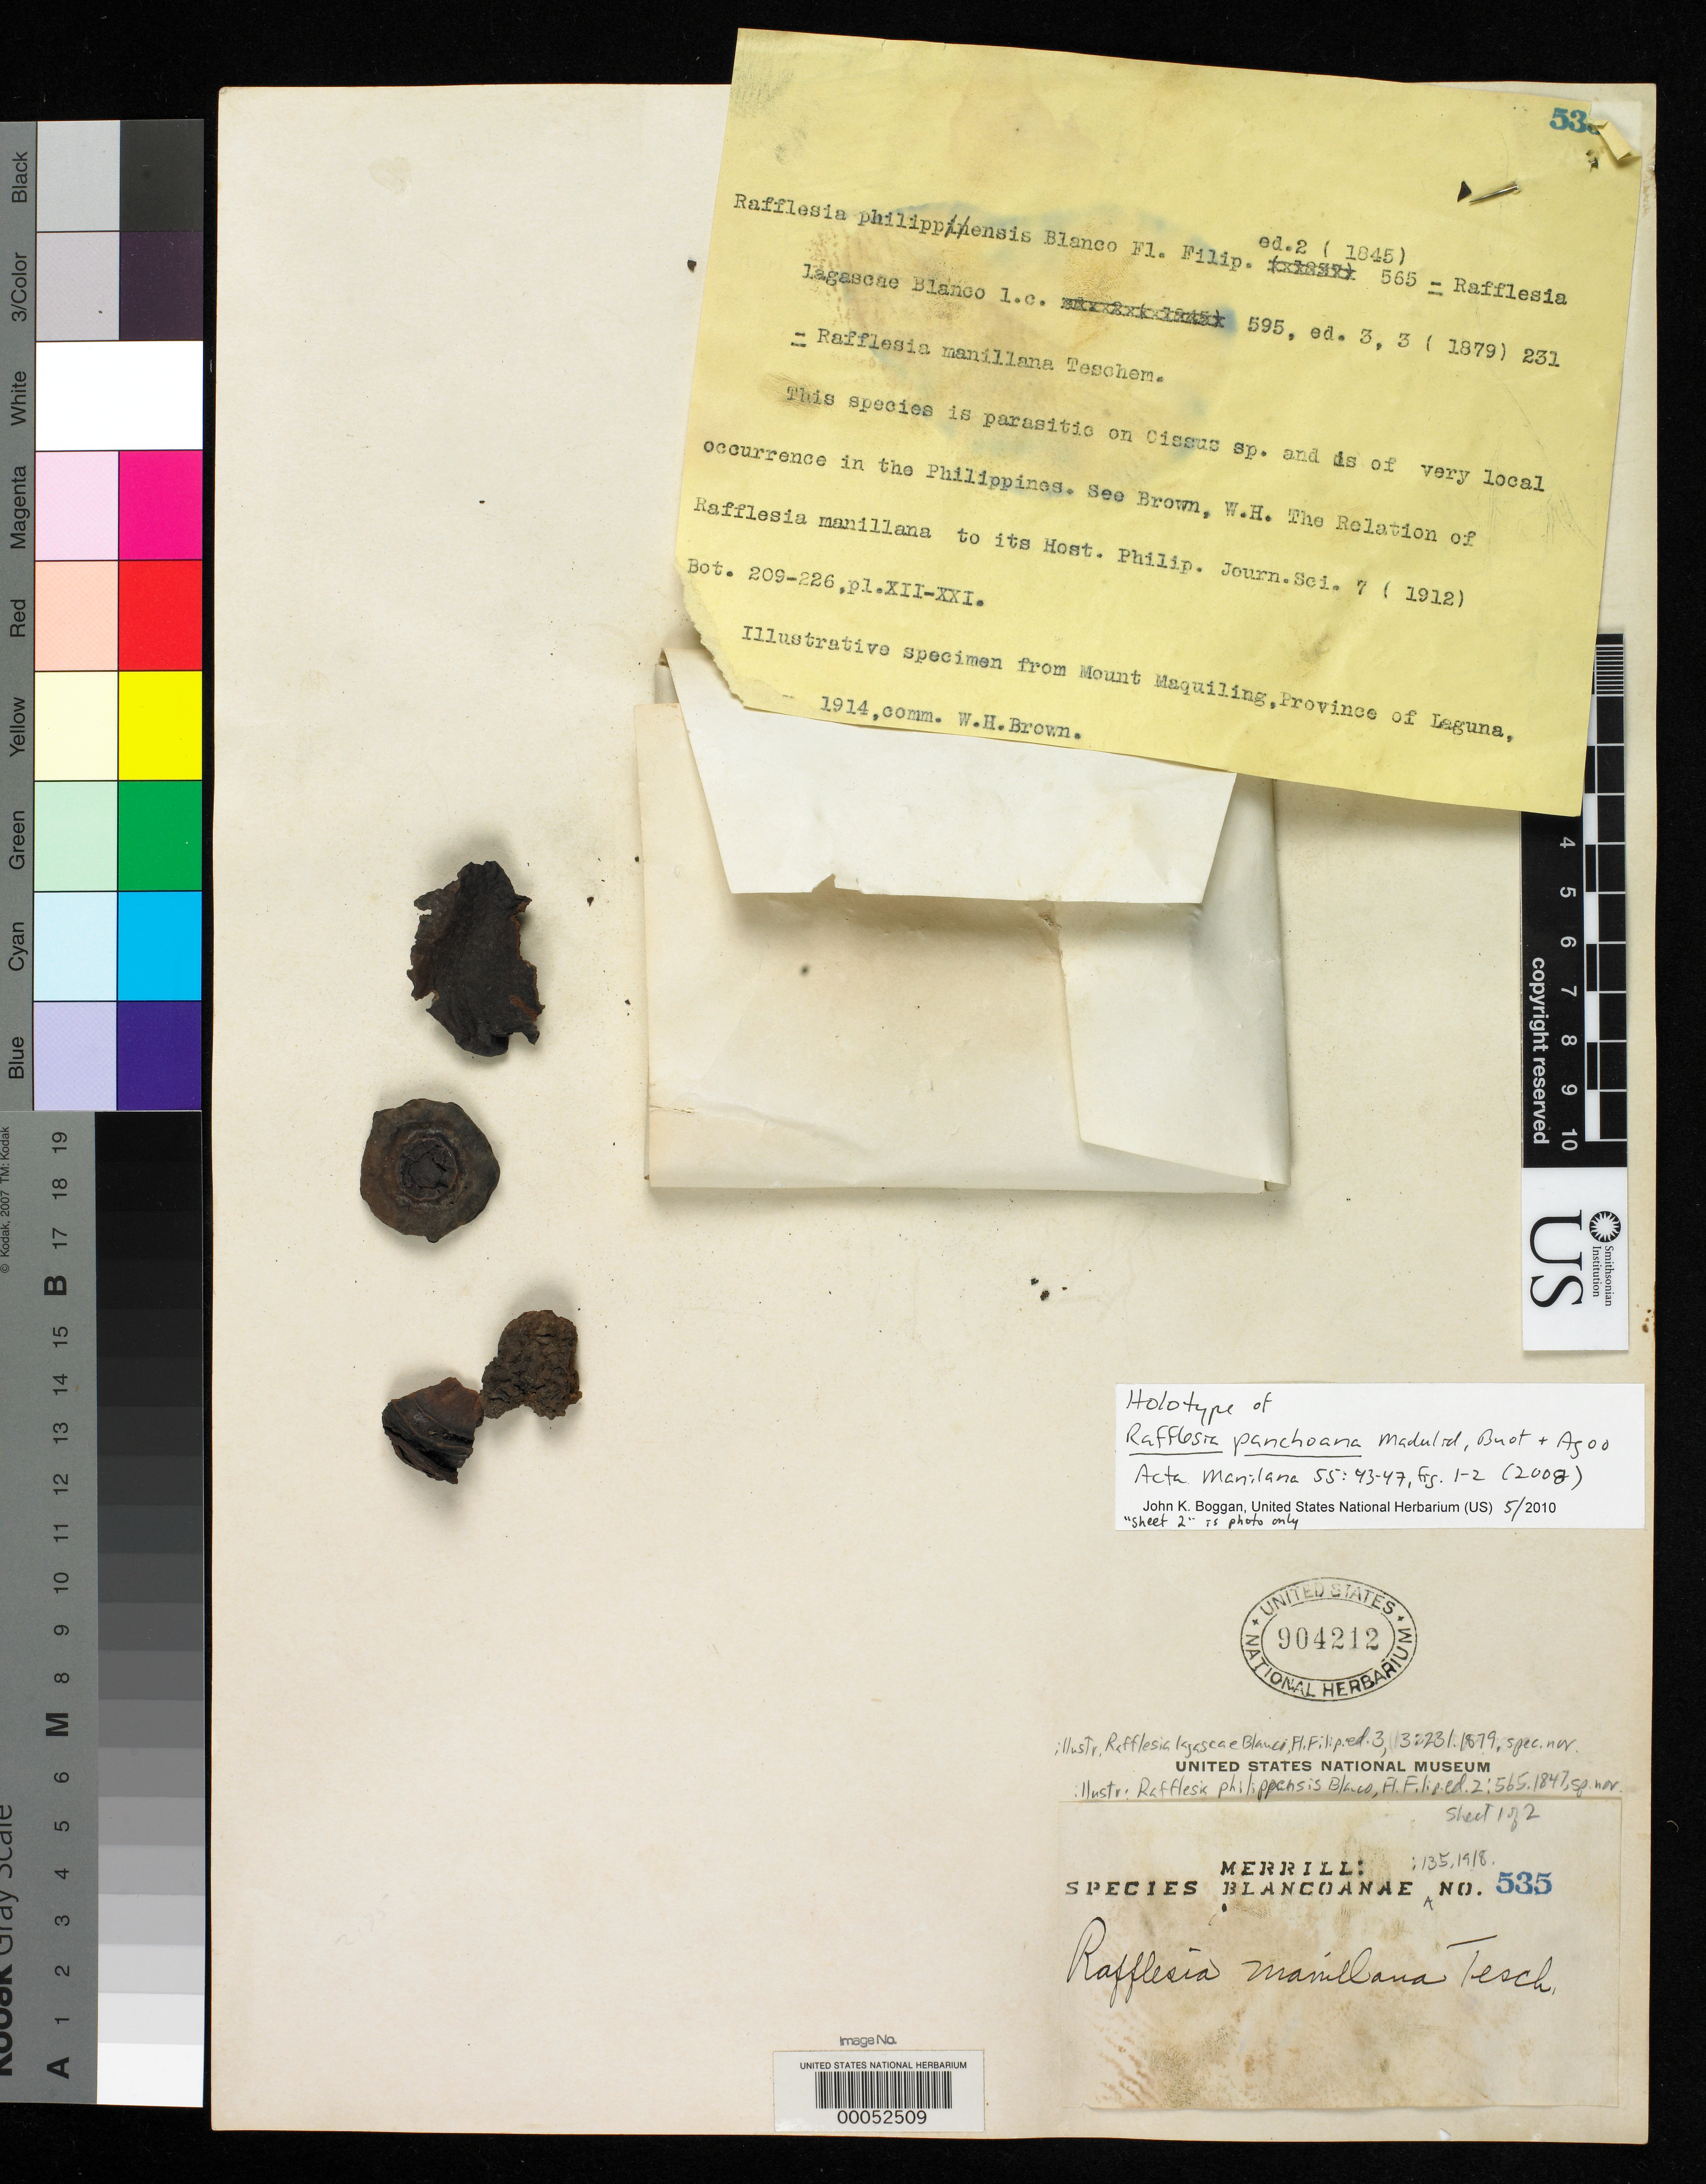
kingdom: Plantae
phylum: Tracheophyta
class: Magnoliopsida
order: Malpighiales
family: Rafflesiaceae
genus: Rafflesia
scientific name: Rafflesia panchoana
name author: Madulid et al.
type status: Holotype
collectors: W. H. Brown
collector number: Sp. Blancoan. 0535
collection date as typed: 1914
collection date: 1914-05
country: Philippines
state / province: Calabarzon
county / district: Laguna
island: Luzon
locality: Mount Maquiling, Province of Laguna.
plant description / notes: Annotated as "sheet 1 of 2" but "sheet 2" is photograph only.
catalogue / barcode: US 904212